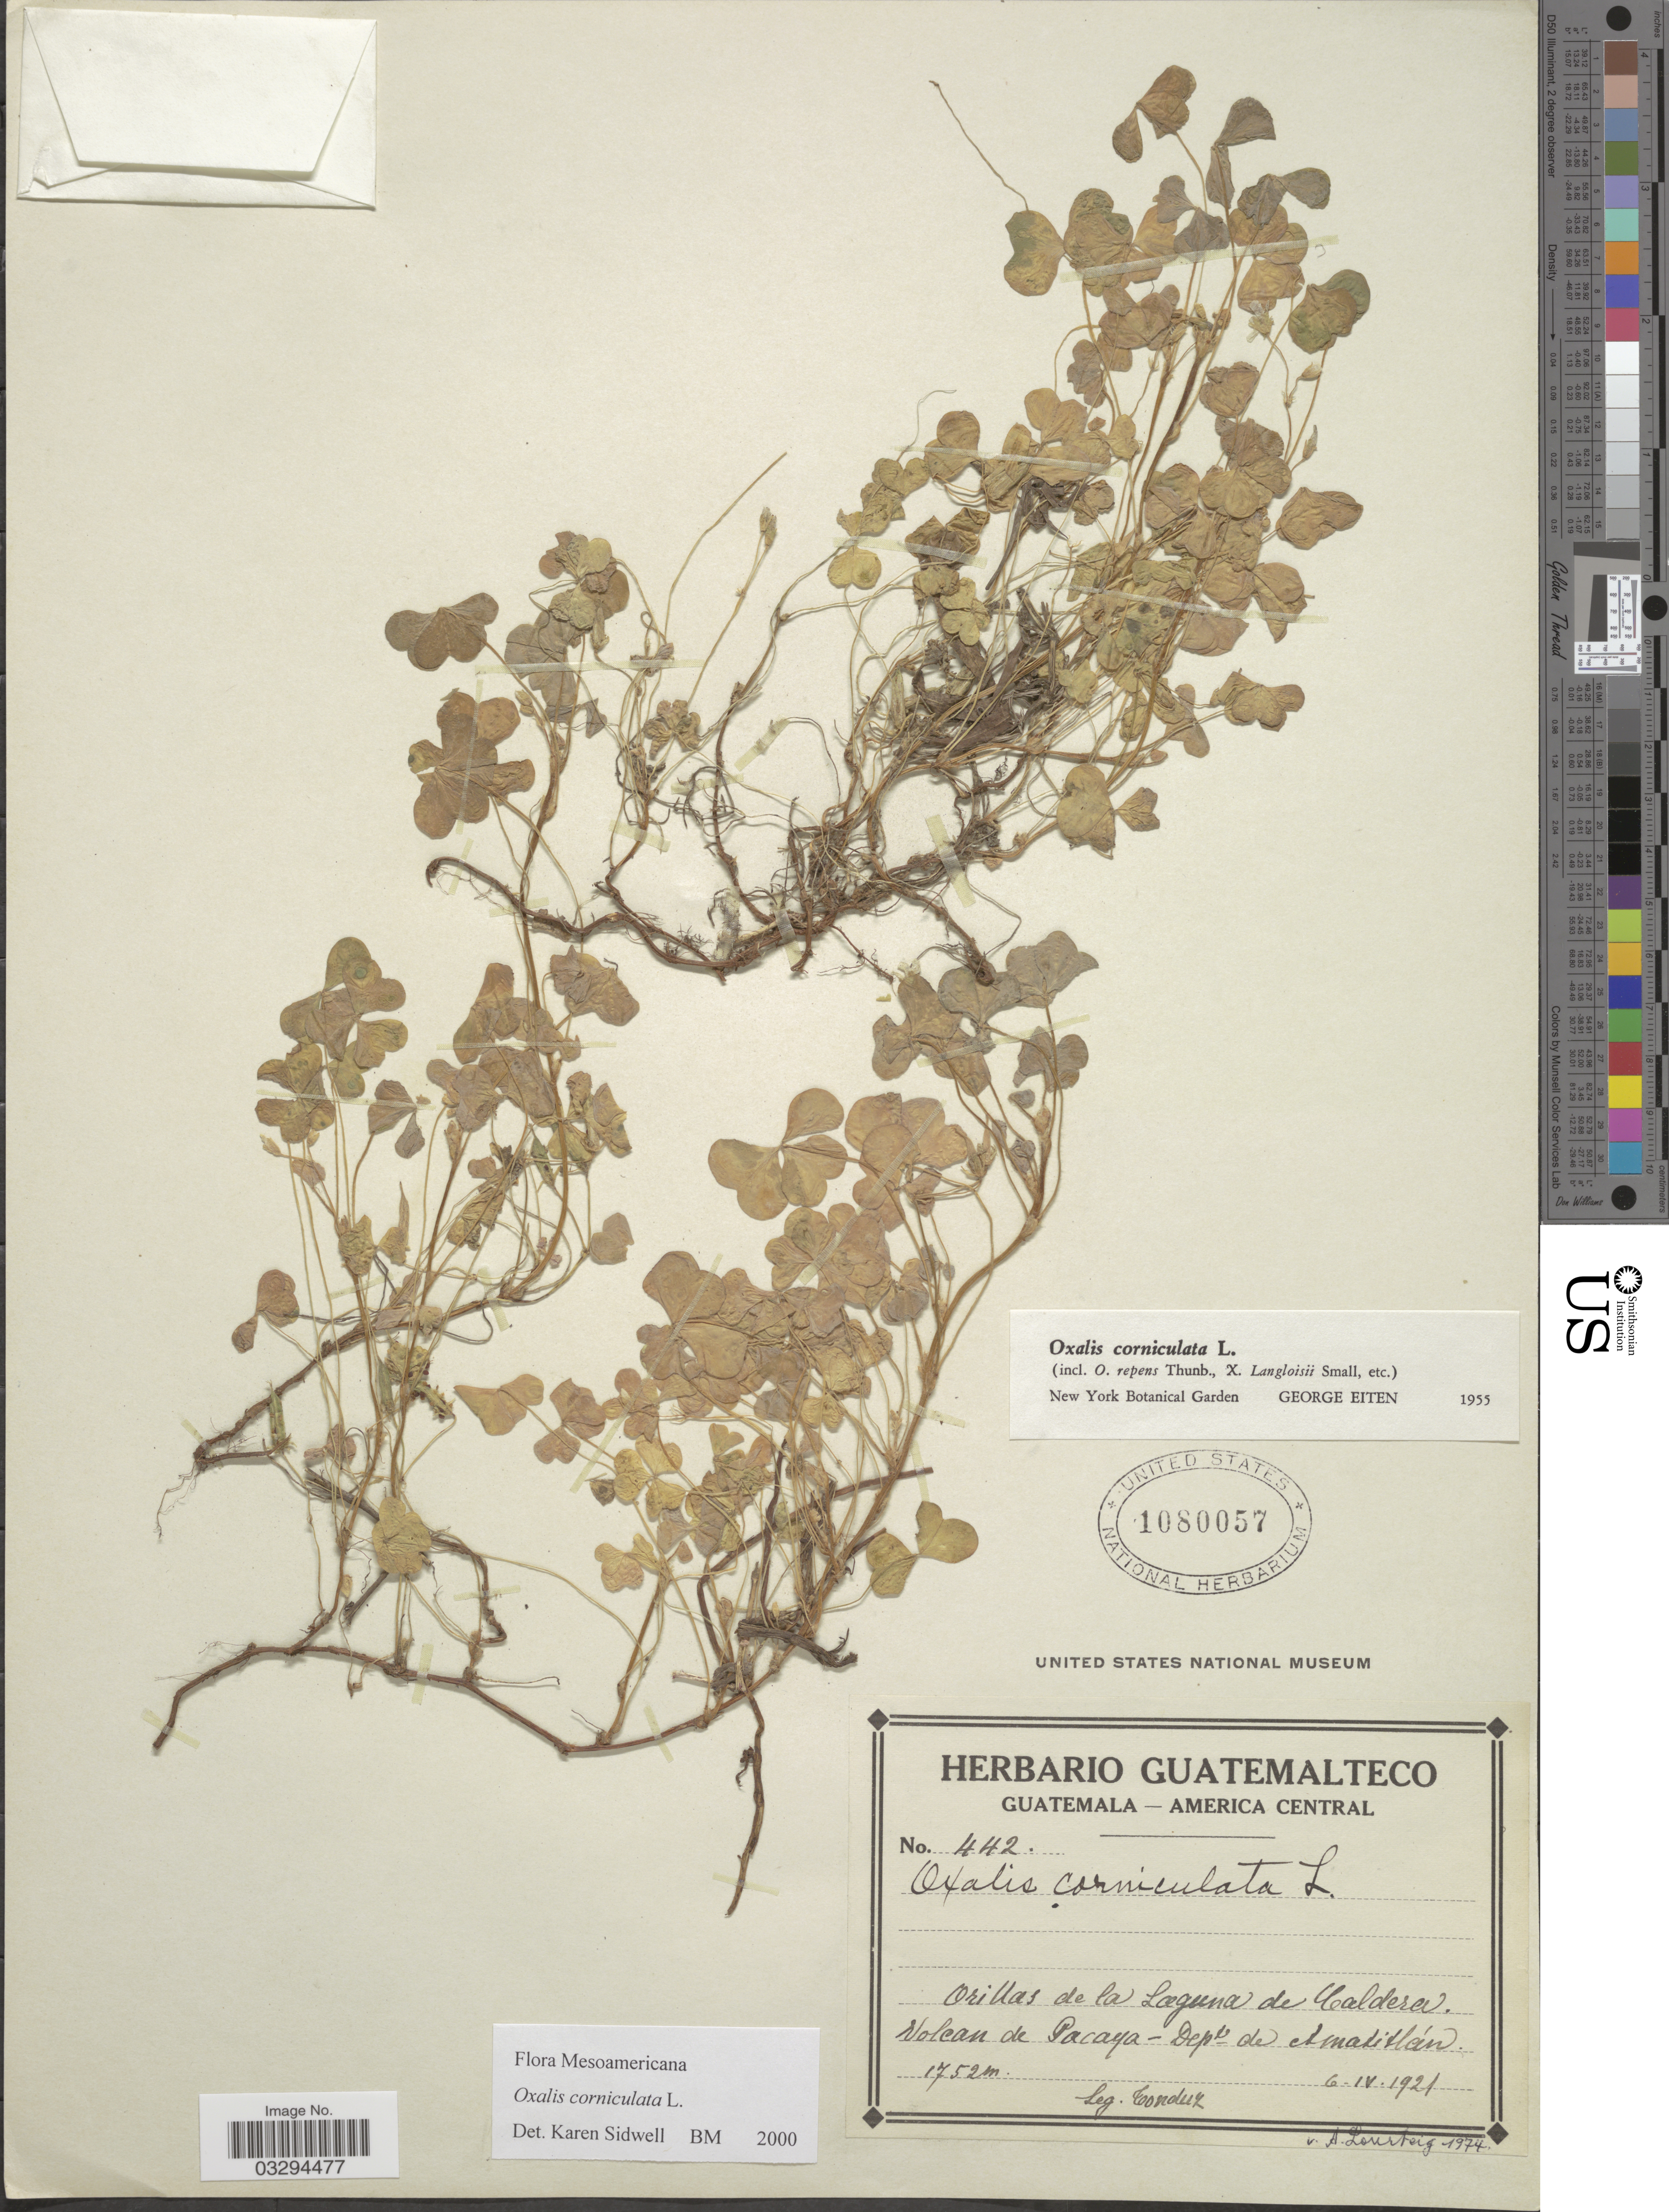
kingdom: Plantae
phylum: Tracheophyta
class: Magnoliopsida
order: Oxalidales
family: Oxalidaceae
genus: Oxalis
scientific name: Oxalis corniculata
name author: L.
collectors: Tonduz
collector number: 442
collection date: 1921-04-06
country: Guatemala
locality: Orillas de la Laguna de Caldera. Volcan de Pacaya-Dept de Amatitlán.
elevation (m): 1752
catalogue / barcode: US 1080057